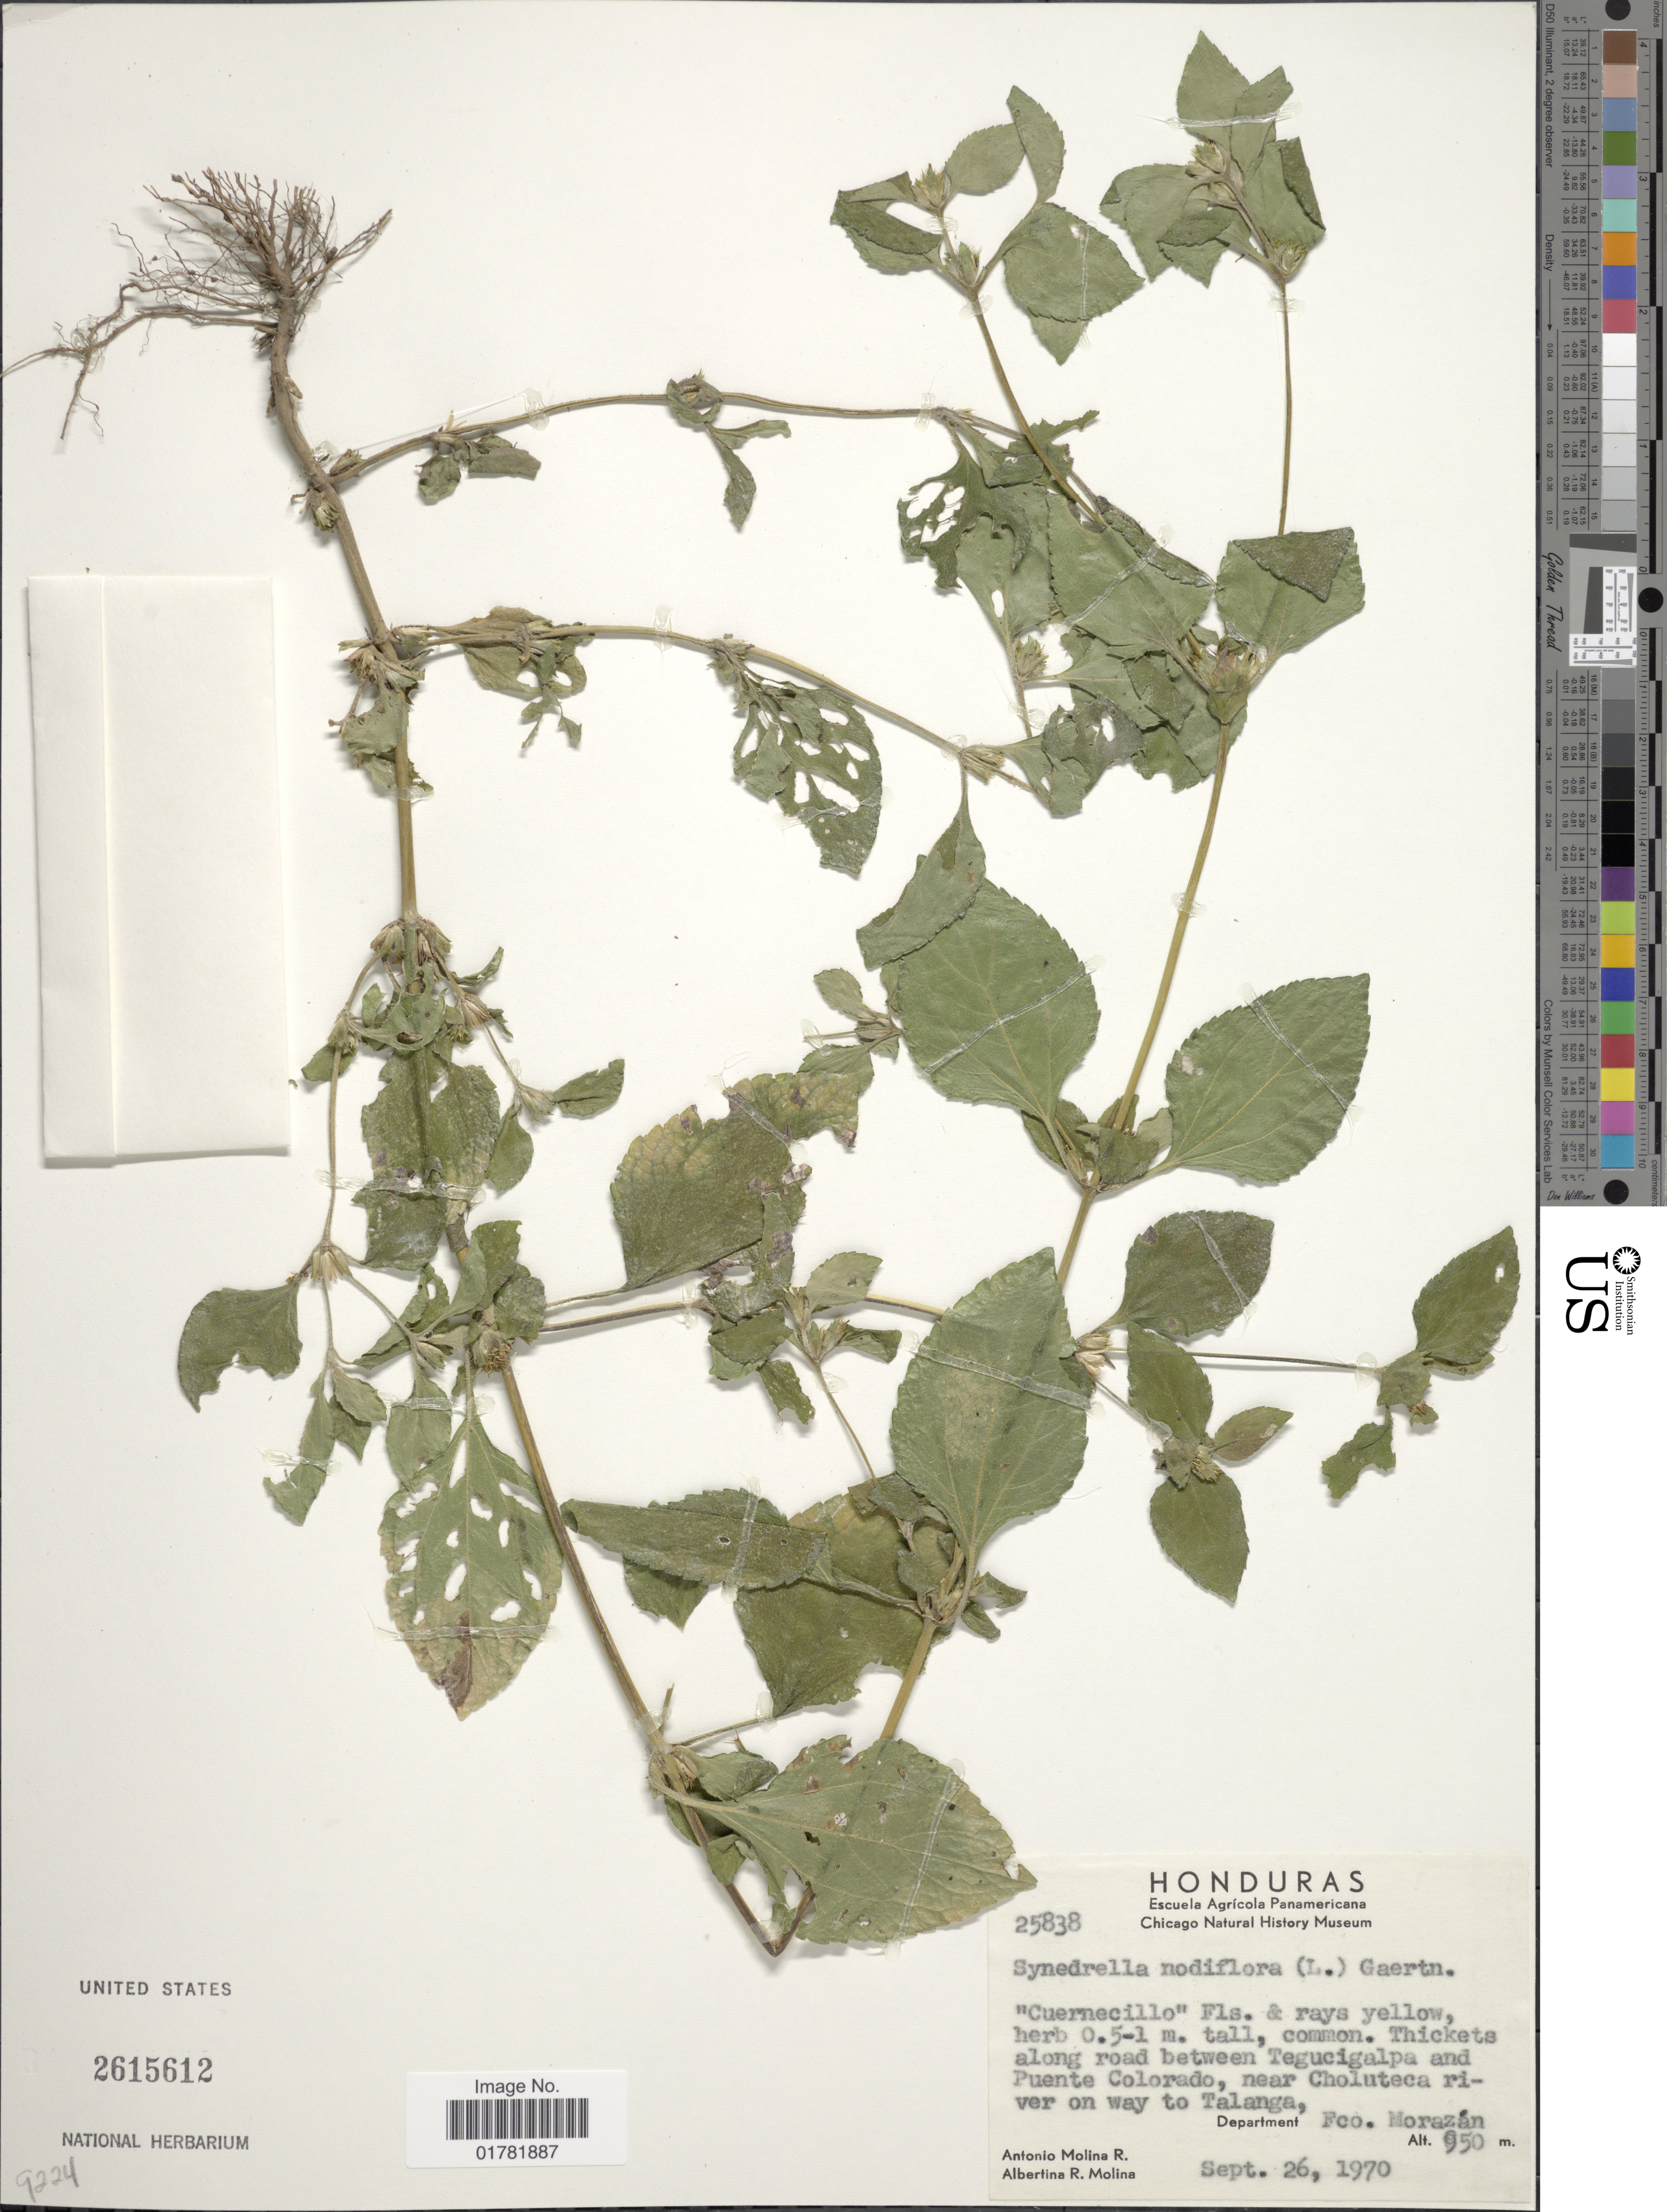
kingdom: Plantae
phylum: Tracheophyta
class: Magnoliopsida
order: Asterales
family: Asteraceae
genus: Synedrella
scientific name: Synedrella nodiflora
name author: (L.) Gaertn.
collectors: A. Molina R. & A. R. Molina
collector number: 25838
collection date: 1970-09-26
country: Honduras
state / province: Fco. Morazán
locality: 'Cuernecillo'. Thickets along road between Tegucigalpa and Puente Colorado, near Choluteca river onw ay to Talanga, Department Fco Morazán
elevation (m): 950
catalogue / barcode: US 2615612